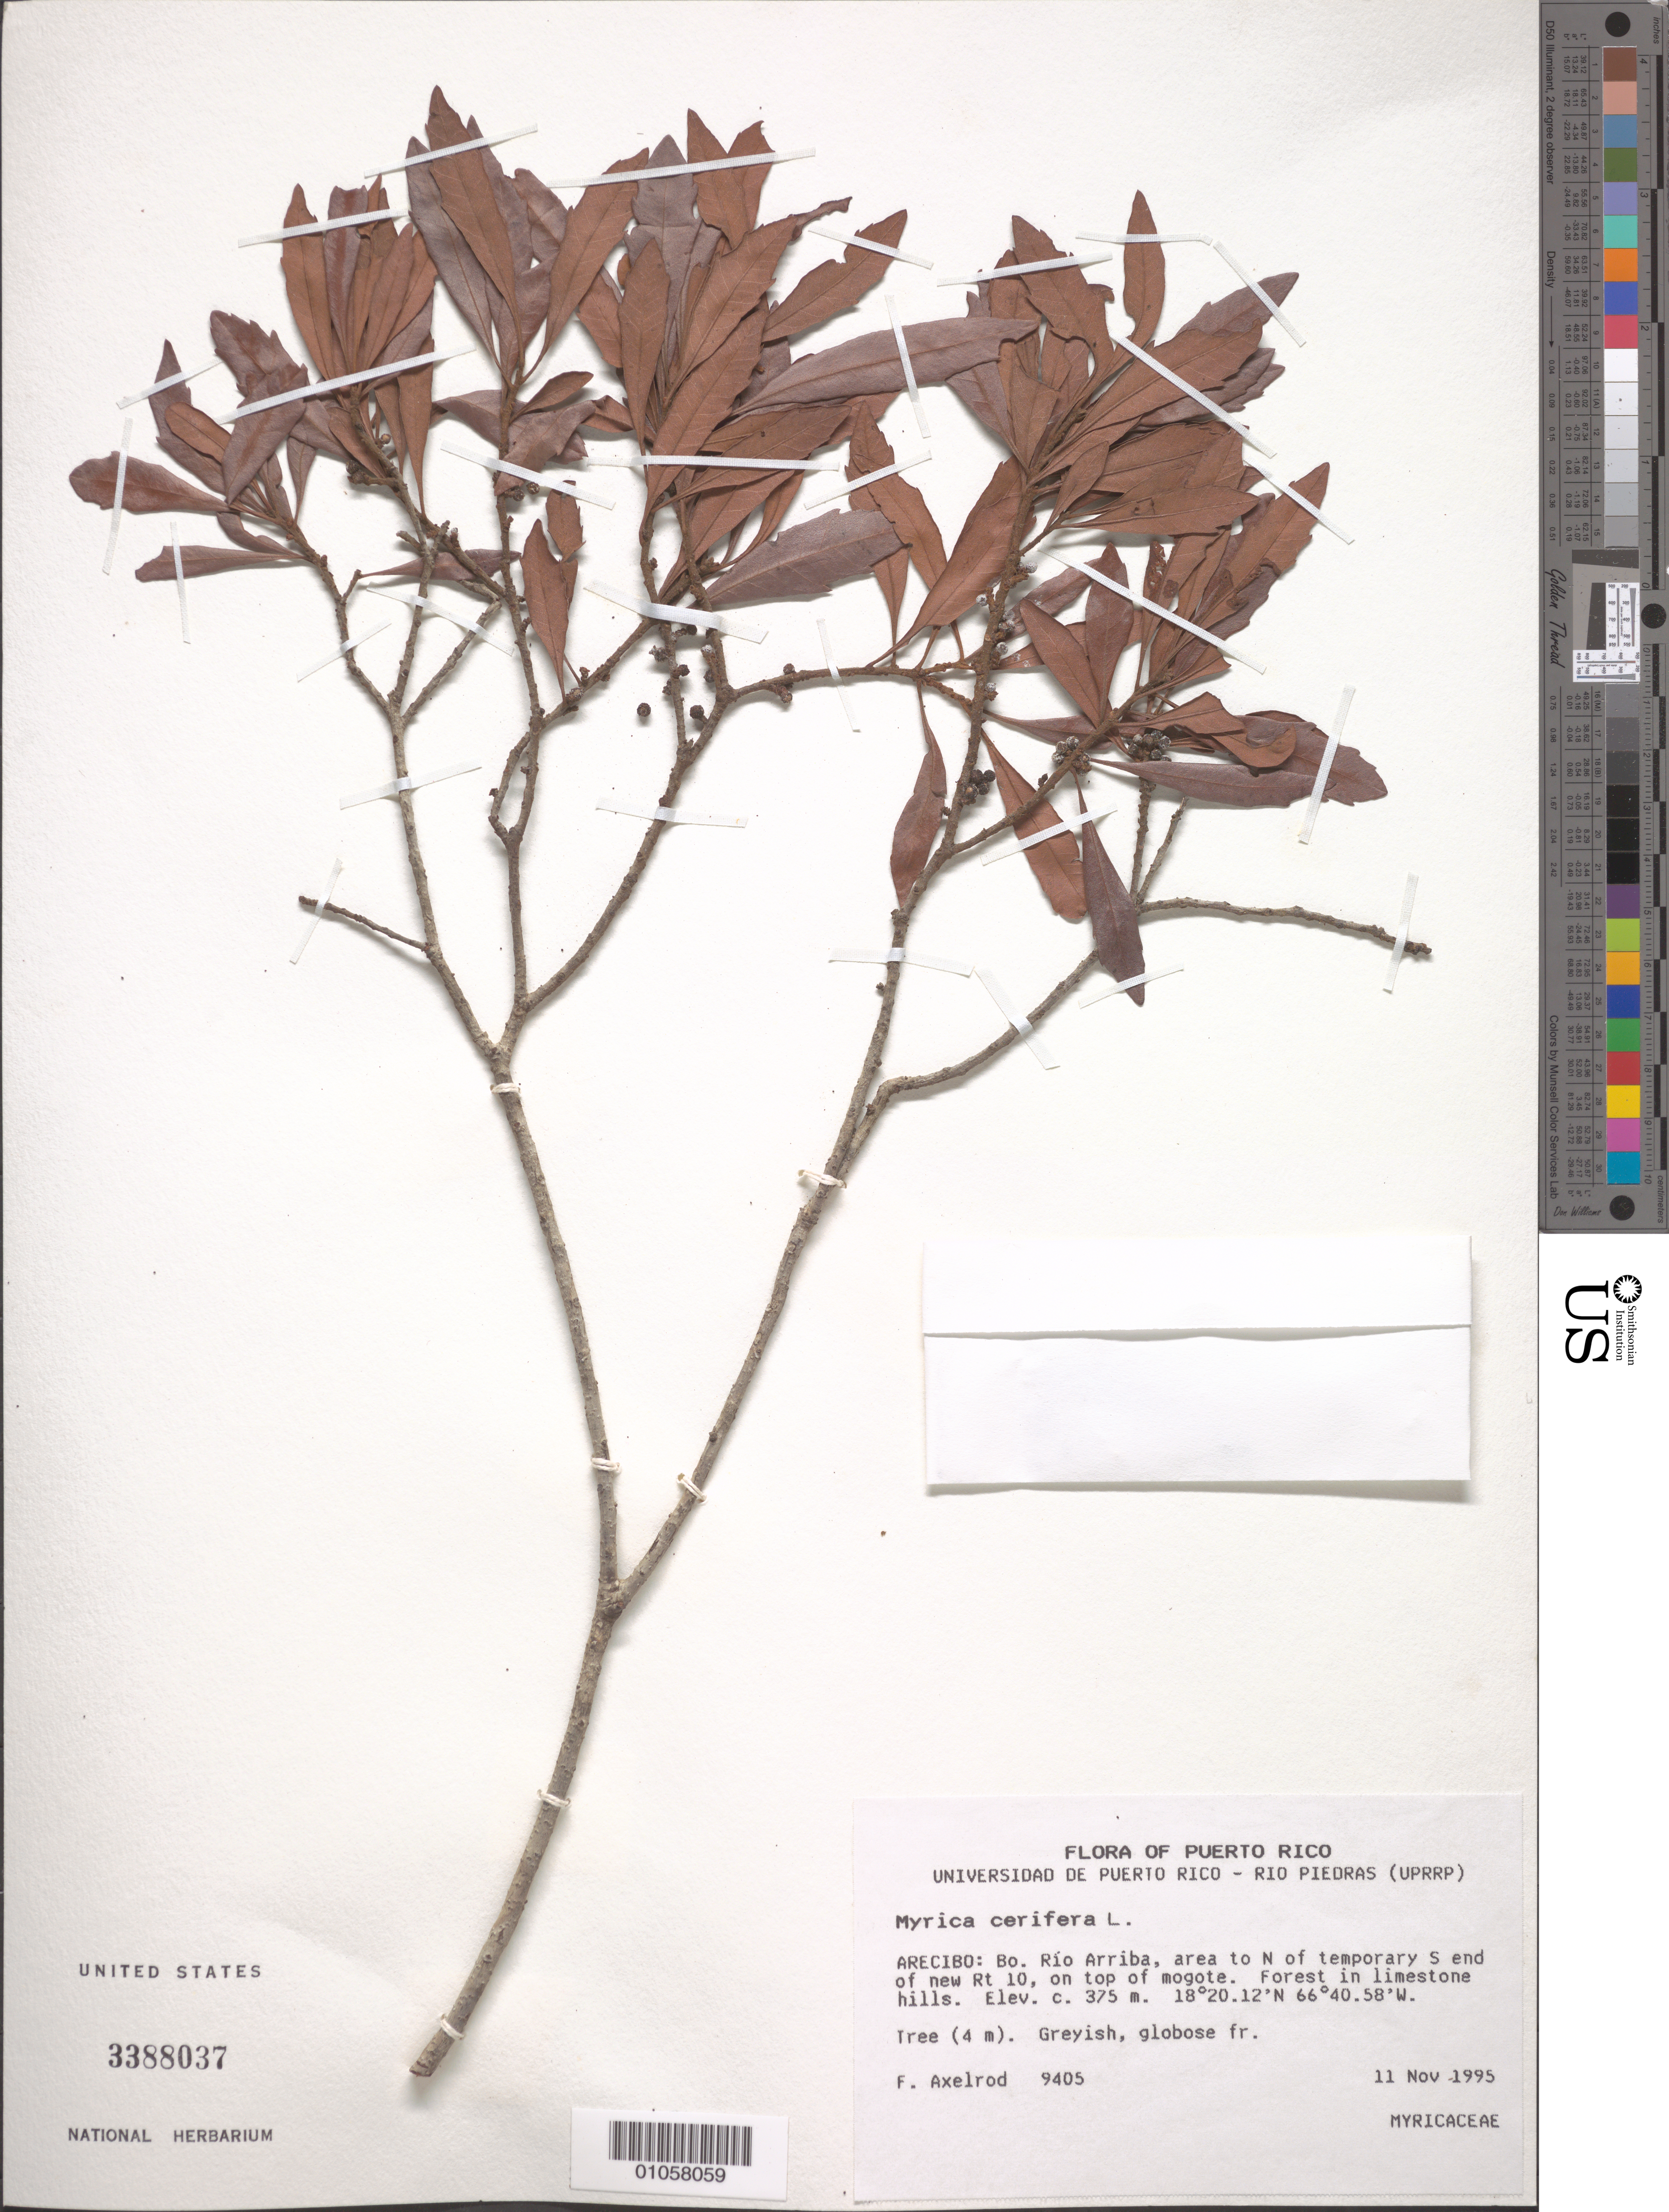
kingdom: Plantae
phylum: Tracheophyta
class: Magnoliopsida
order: Fagales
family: Myricaceae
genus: Morella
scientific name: Morella cerifera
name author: (L.) Small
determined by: Strong, M. T., (US), Smithsonian Institution - National Museum of Natural History (UNITED STATES)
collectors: F. S. Axelrod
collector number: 9405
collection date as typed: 11 Nov 1995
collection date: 1995-11-11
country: Puerto Rico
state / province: Arecibo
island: Puerto Rico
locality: Bo. Río Arriba, area to N of temporary S end of new Rt. 10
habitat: Forest in limestone hills. On top of mogote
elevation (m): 375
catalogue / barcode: US 3388037